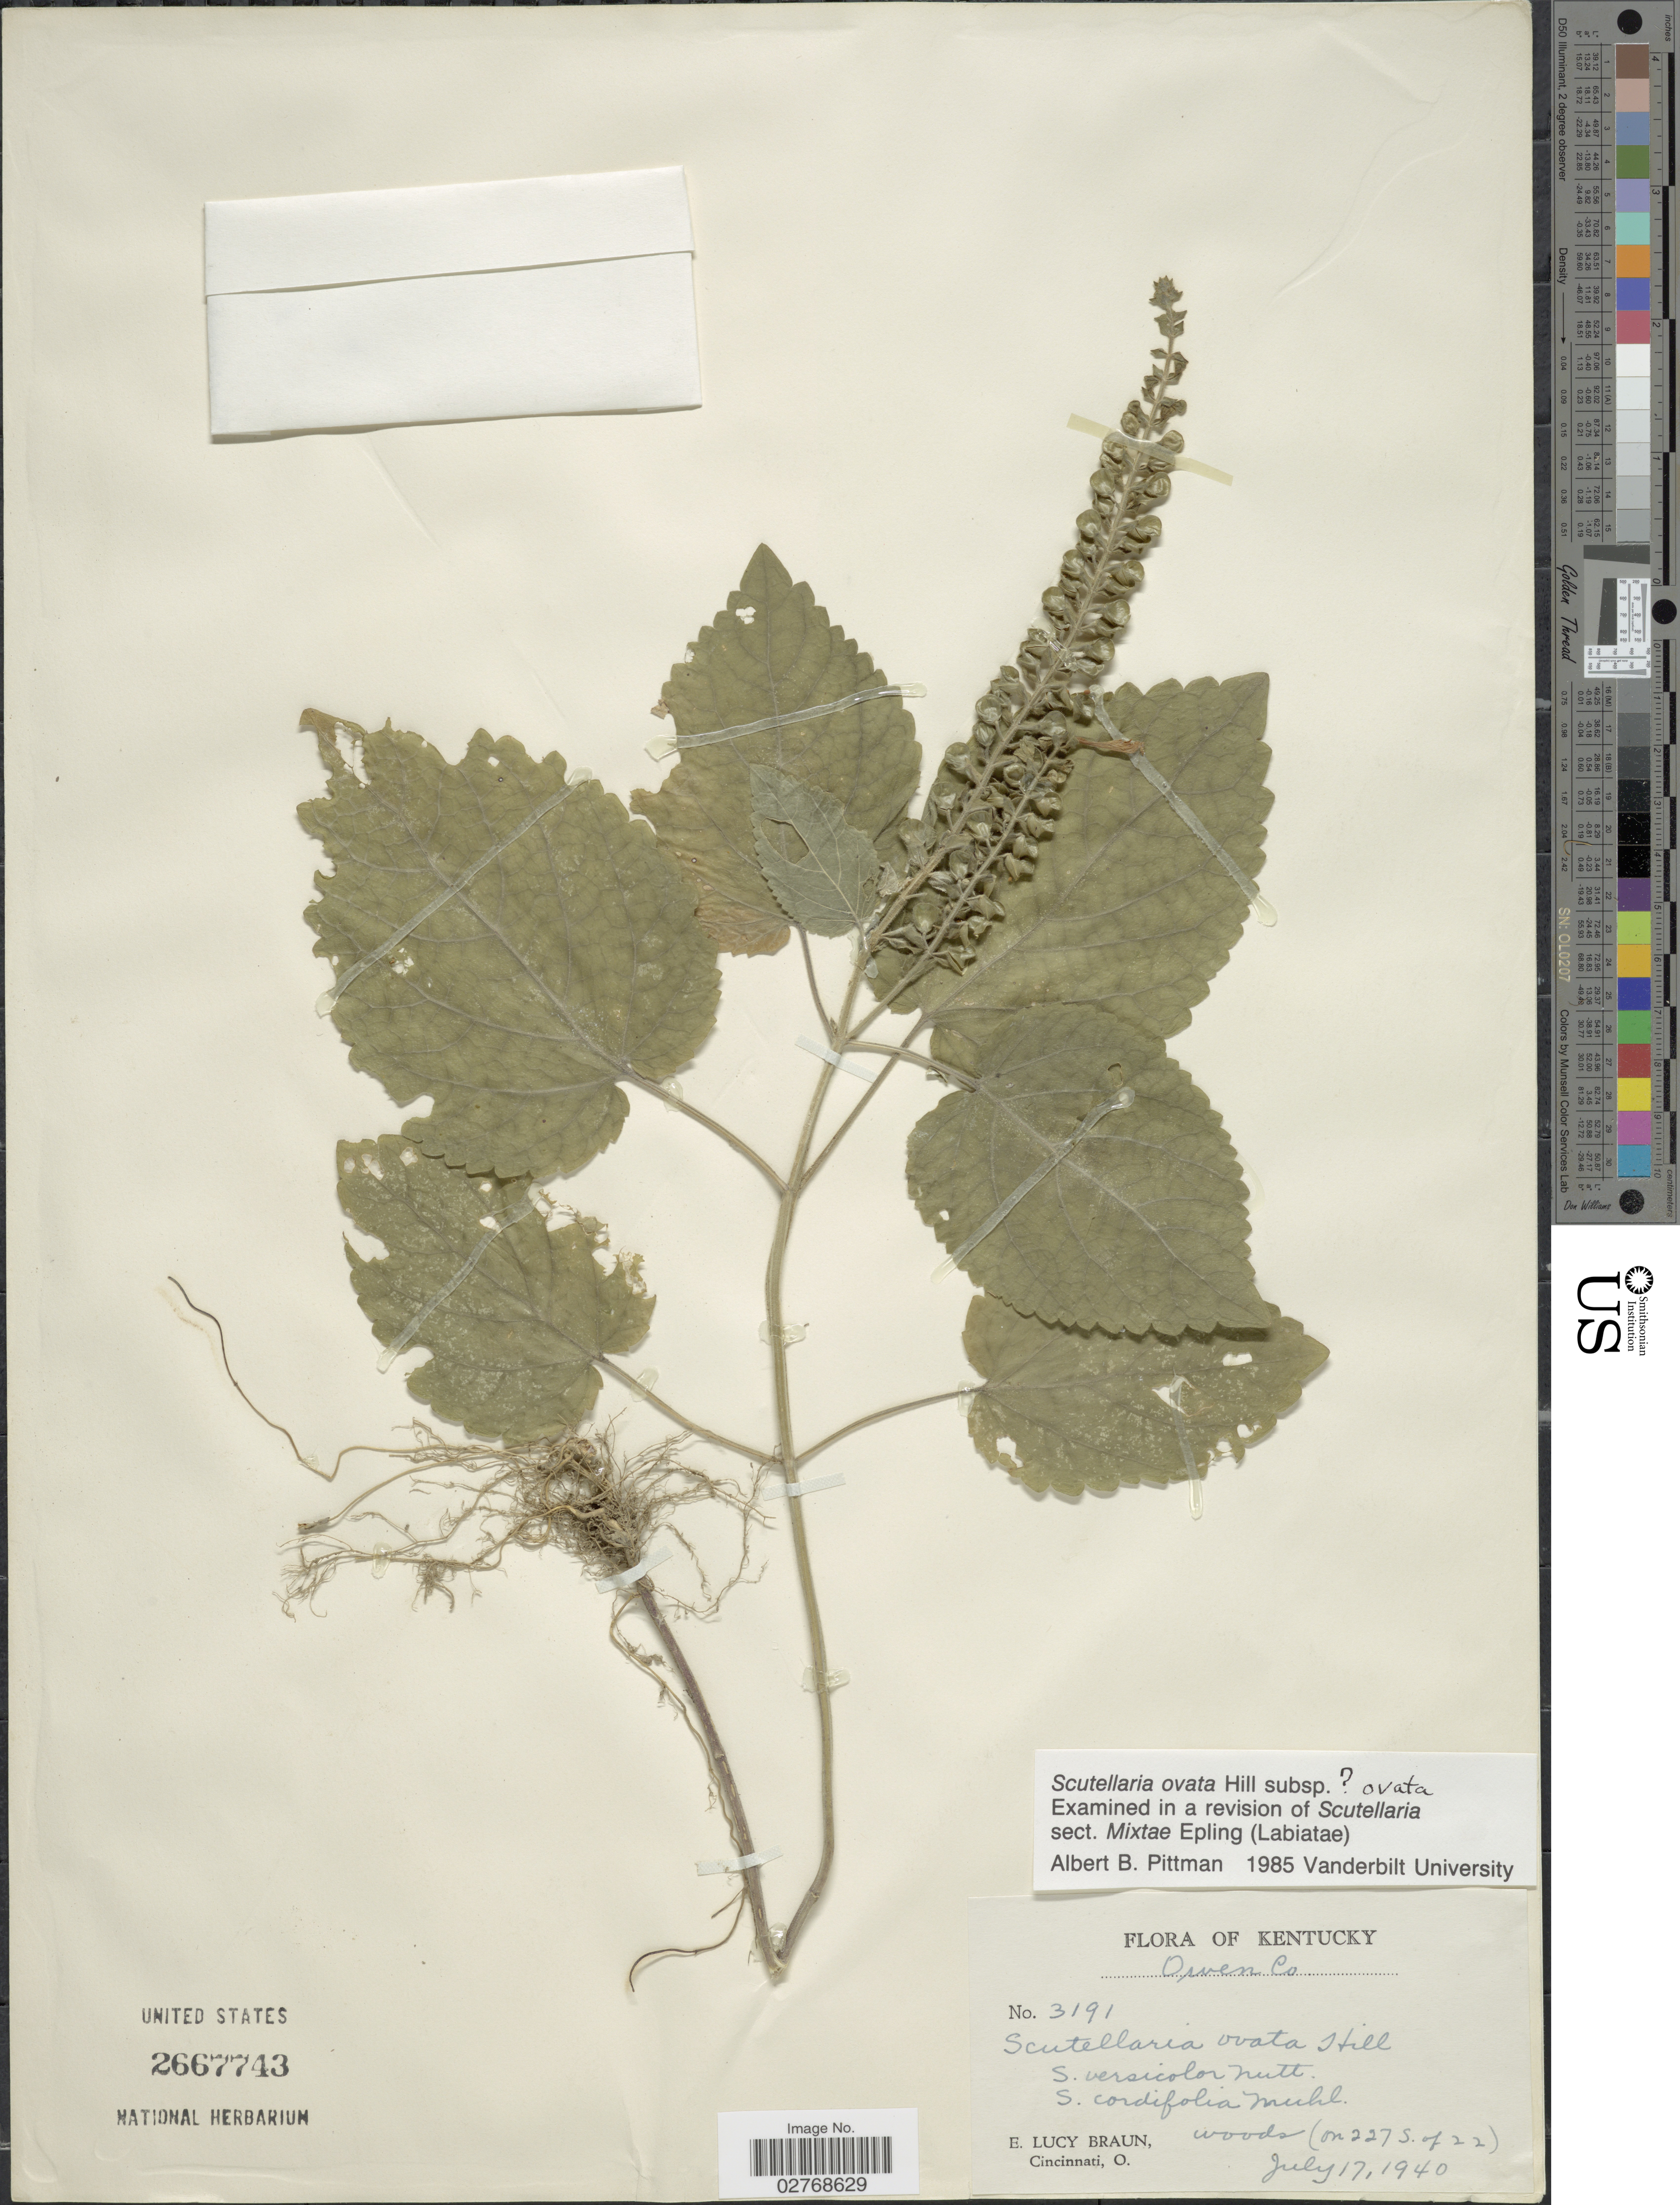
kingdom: Plantae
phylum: Tracheophyta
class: Magnoliopsida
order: Lamiales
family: Lamiaceae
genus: Scutellaria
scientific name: Scutellaria ovata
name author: Hill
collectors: E. L. Braun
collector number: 3191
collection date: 1940-07-17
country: United States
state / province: Kentucky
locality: Owen Co. woods (on 227 S. of 22).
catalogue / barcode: US 2667743